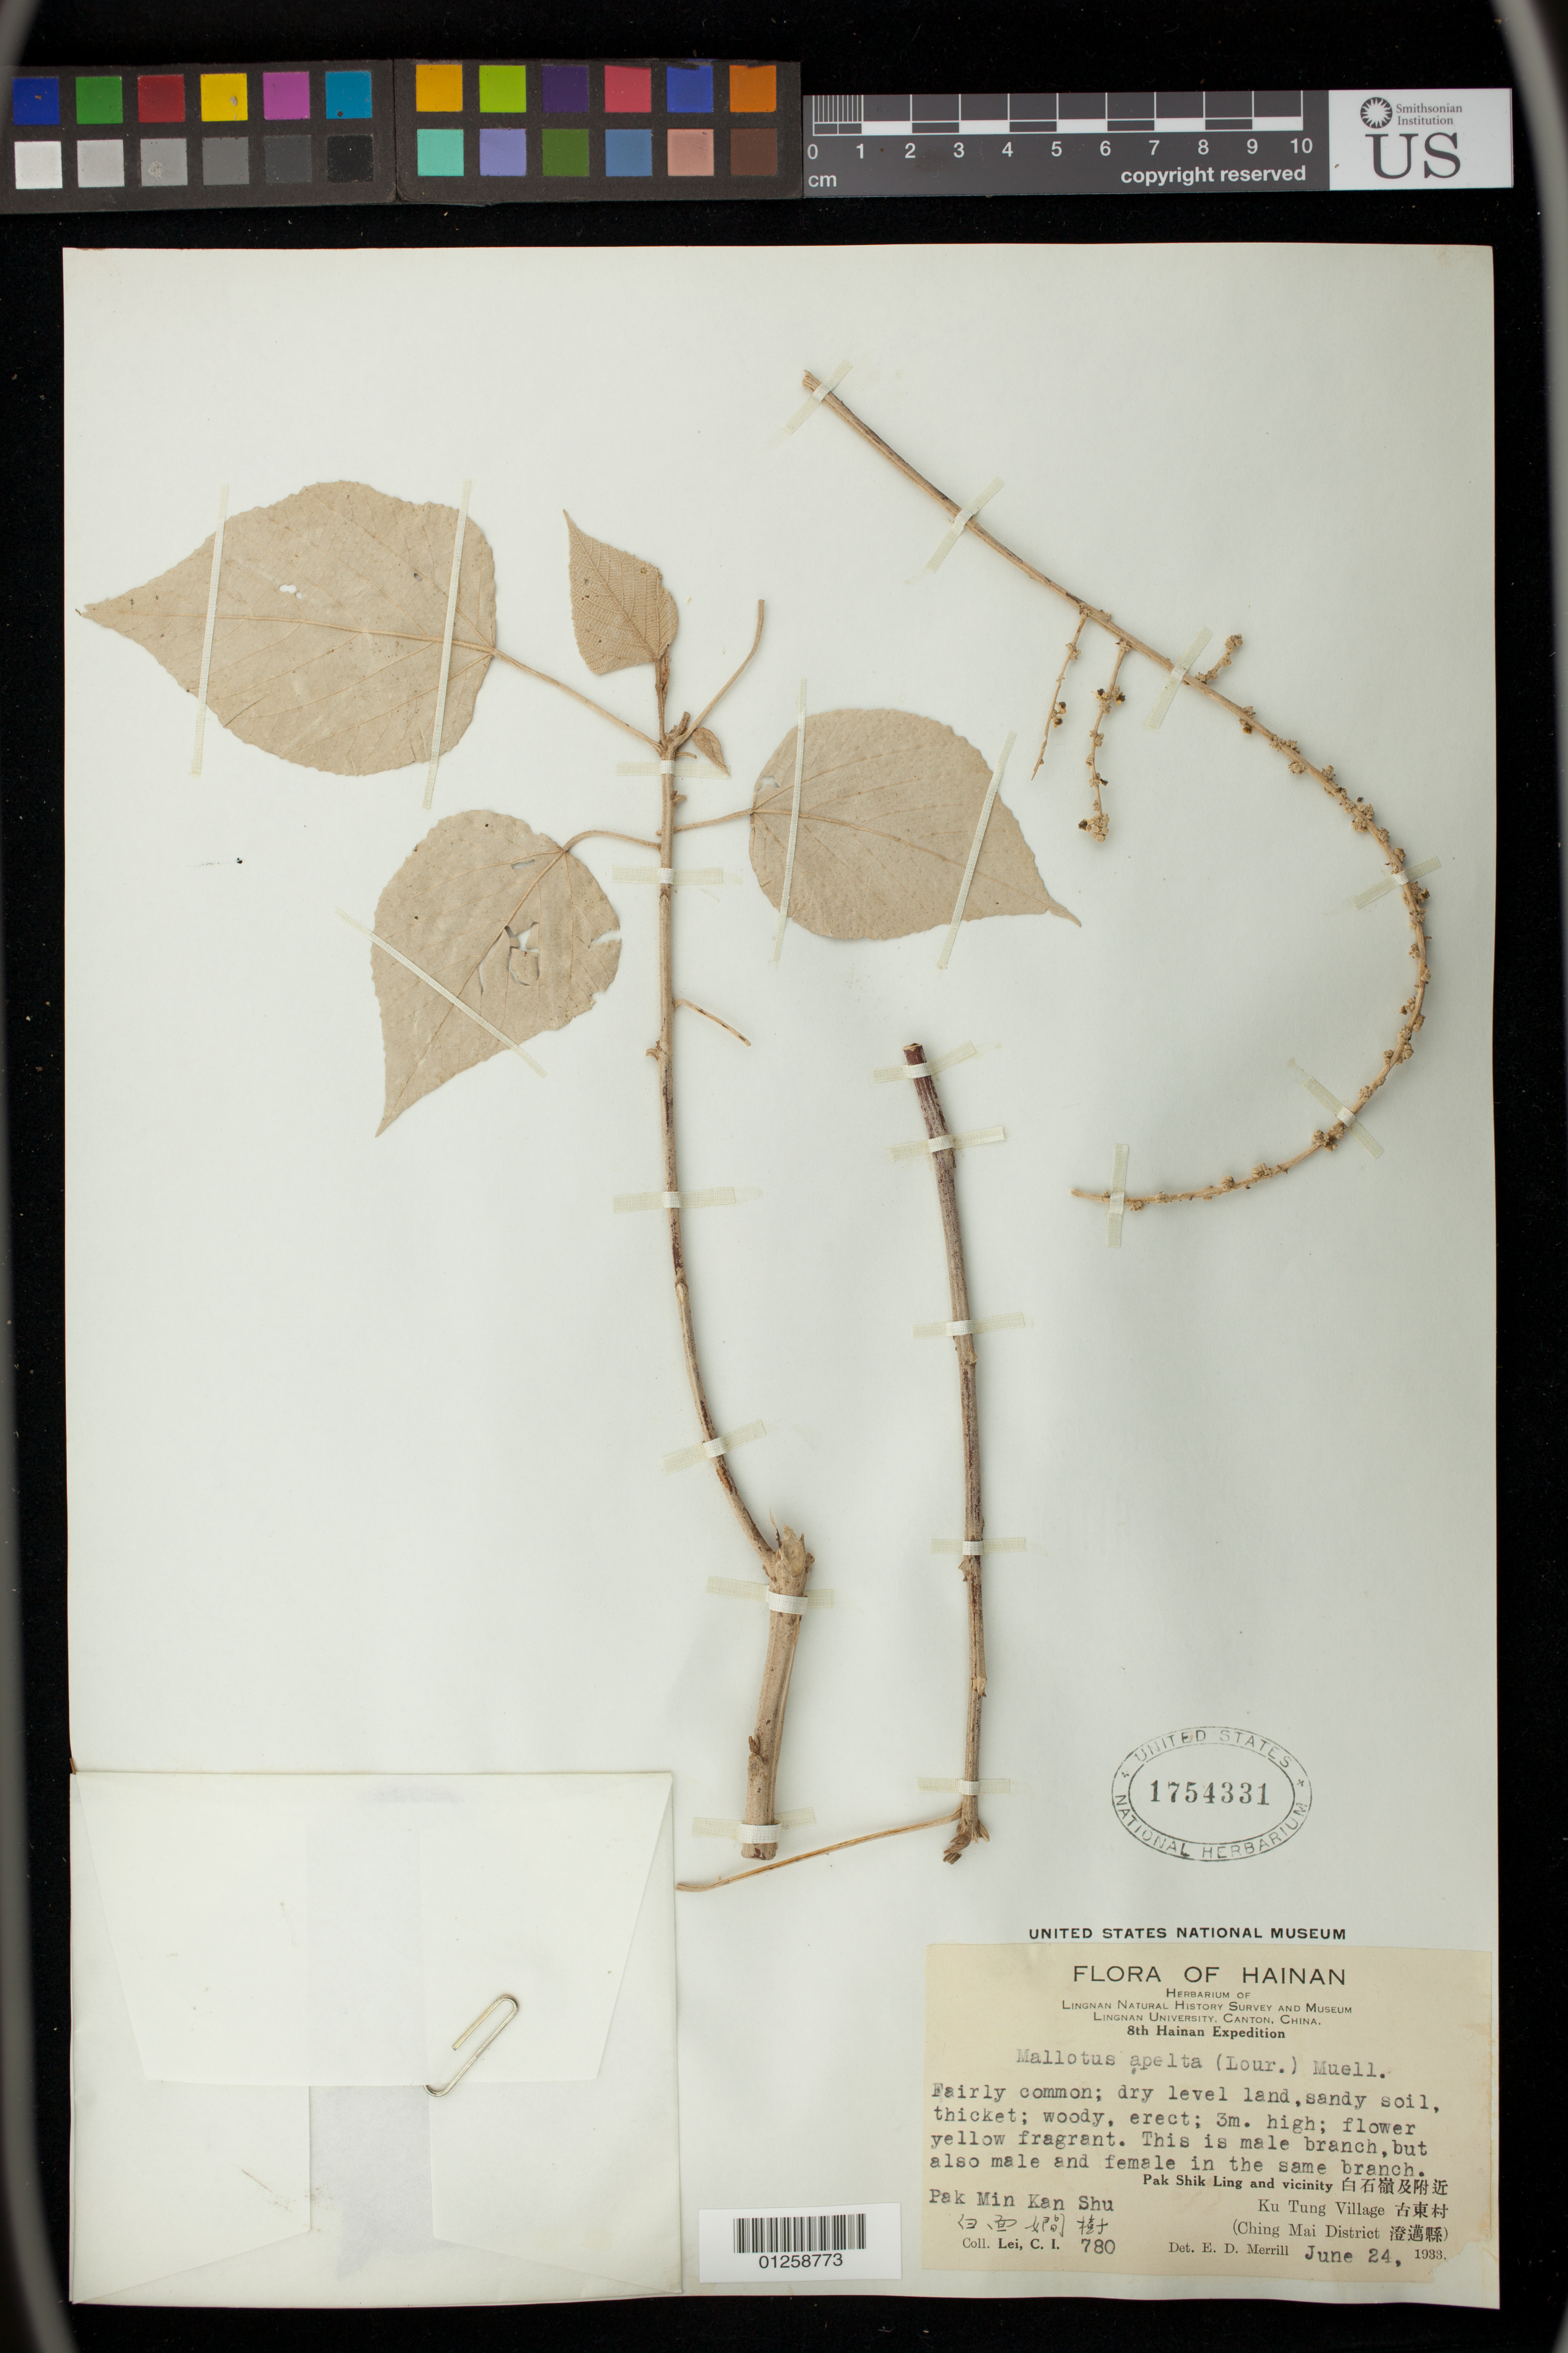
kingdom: Plantae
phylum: Tracheophyta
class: Magnoliopsida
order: Malpighiales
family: Euphorbiaceae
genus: Mallotus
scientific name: Mallotus apelta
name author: (Lour.) Müll. Arg.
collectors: C. I. Lei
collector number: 780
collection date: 1933-06-24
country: China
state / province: Hainan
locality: Pak Shik Ling and vicinity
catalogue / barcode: US 1754331